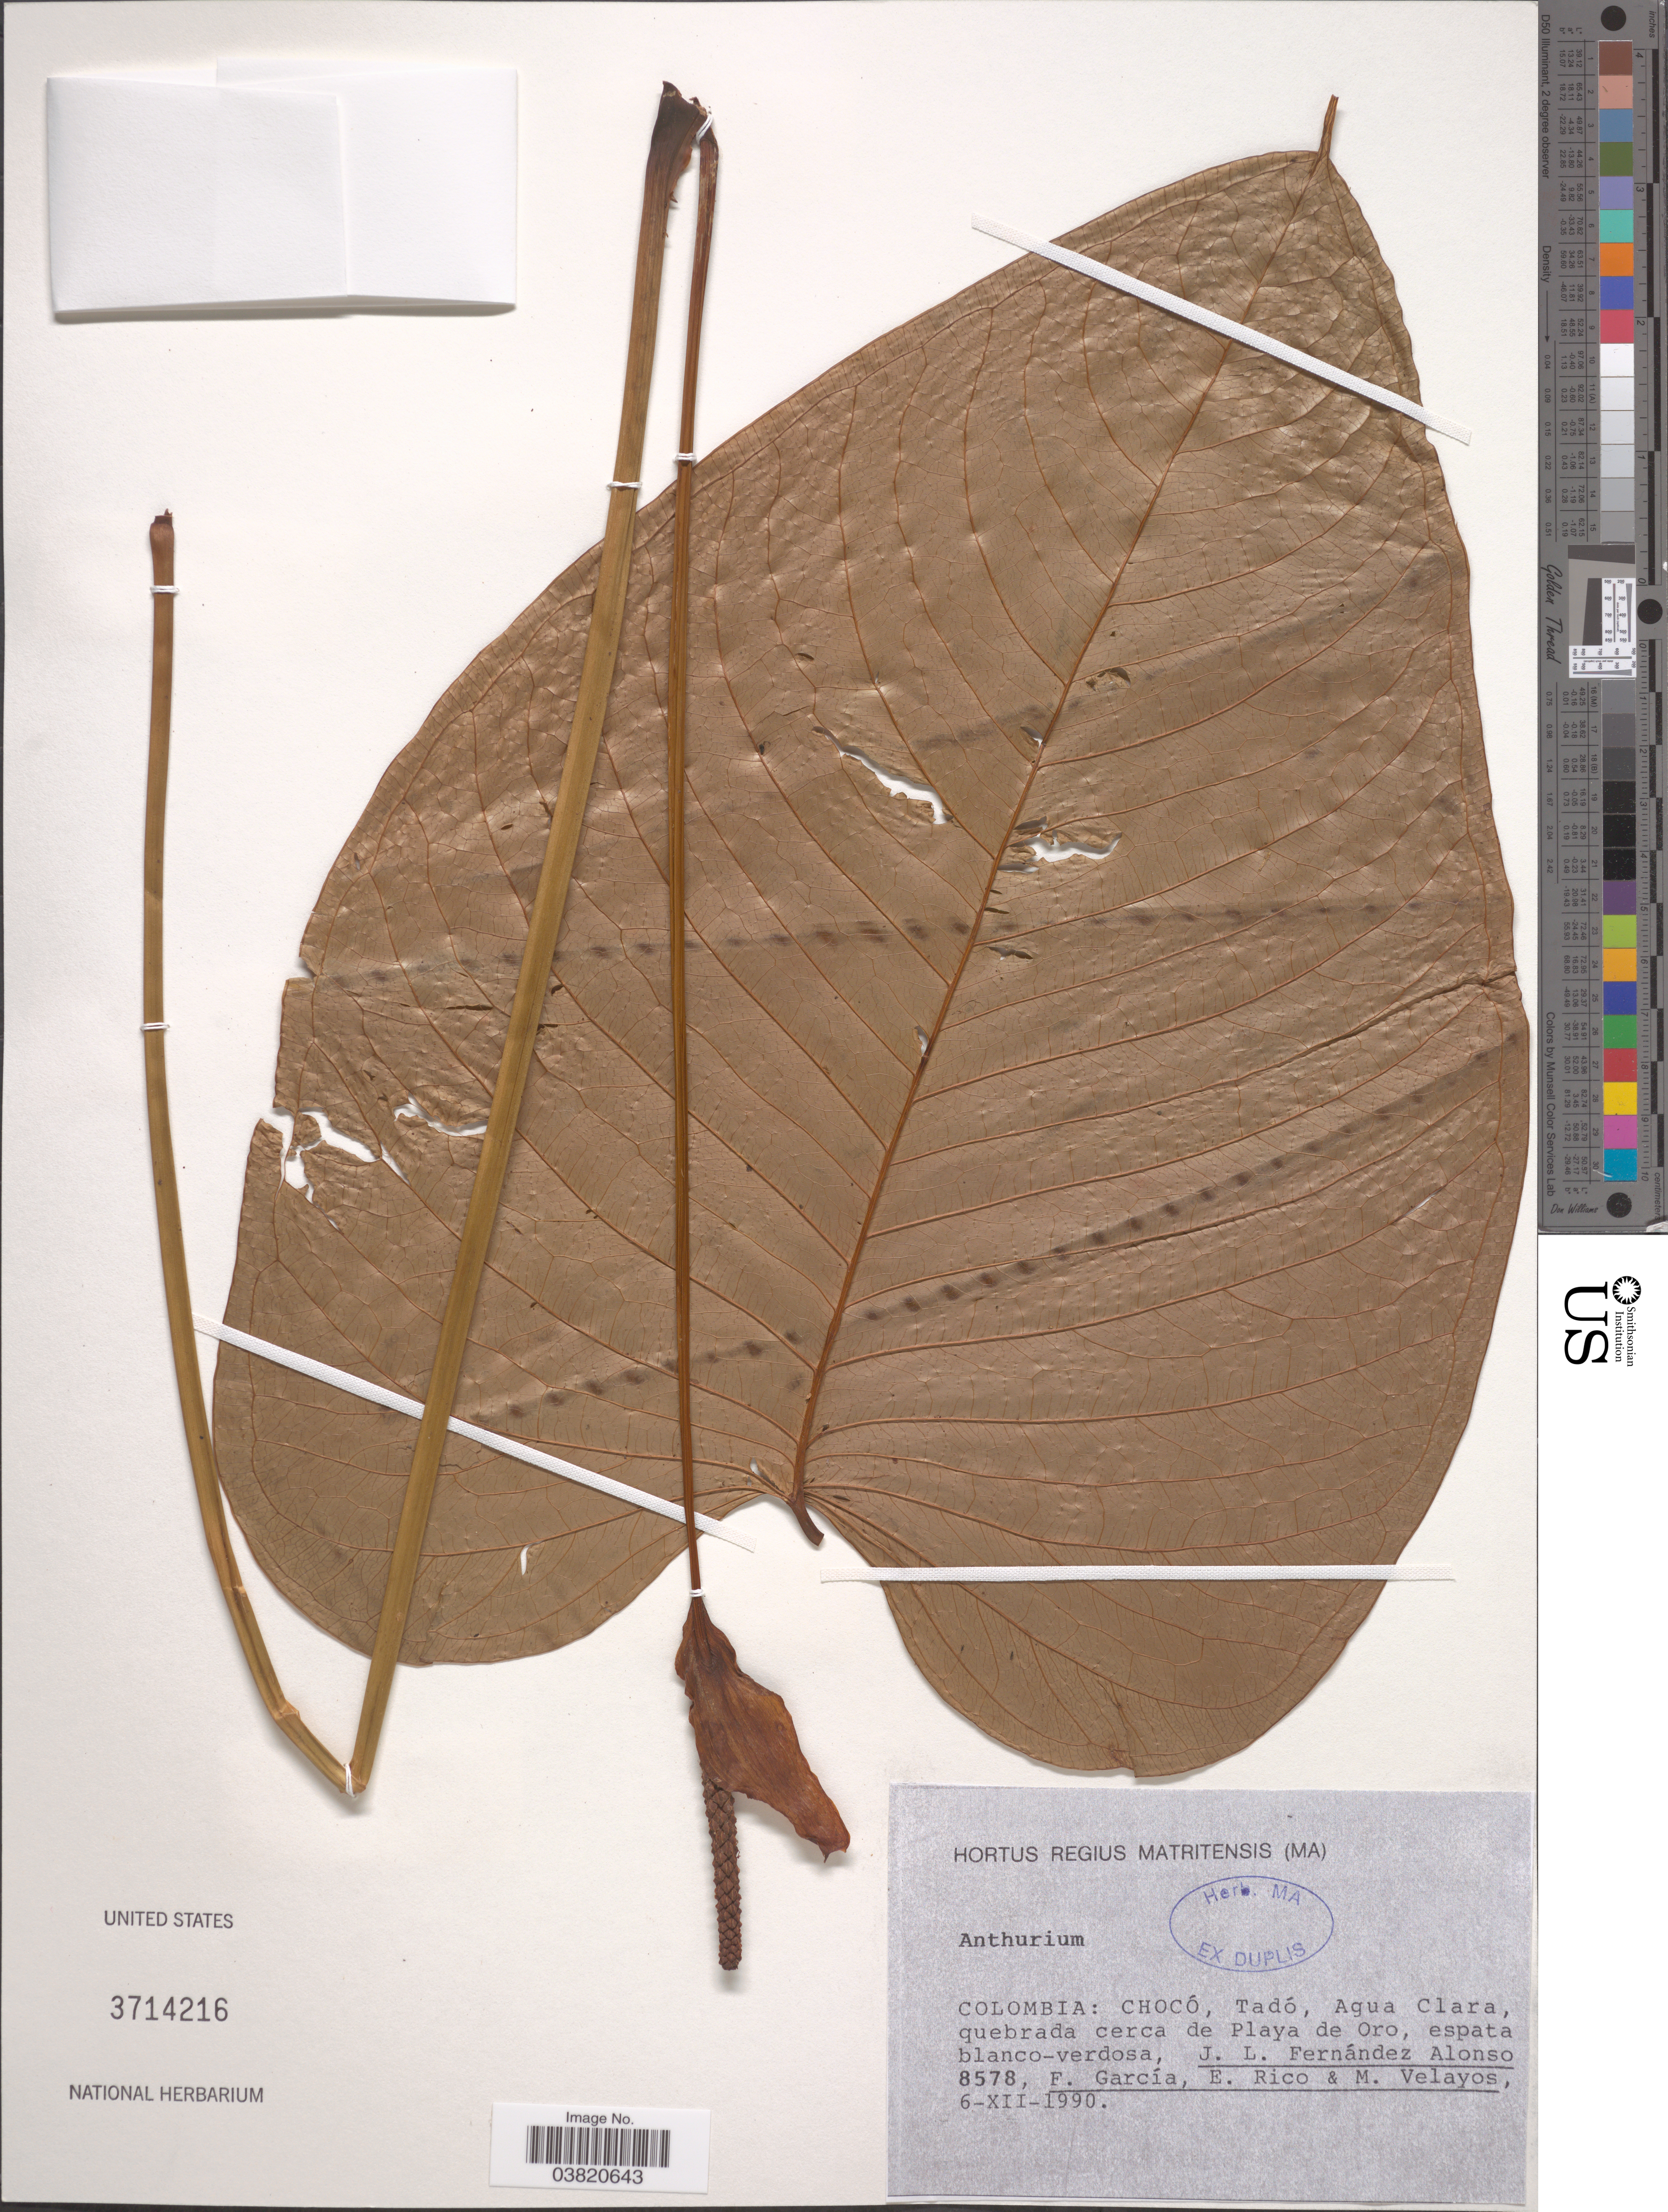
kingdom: Plantae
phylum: Tracheophyta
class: Liliopsida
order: Alismatales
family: Araceae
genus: Anthurium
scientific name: Anthurium sp.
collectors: J. L. Fernández-Alonso, F. Garcia, E. Rico & M. Velayos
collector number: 8578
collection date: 1990-12-06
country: Colombia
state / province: Chocó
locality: Tadó, Agua Clara, quebrada cerca de Playa de Oro.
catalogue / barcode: US 3714216